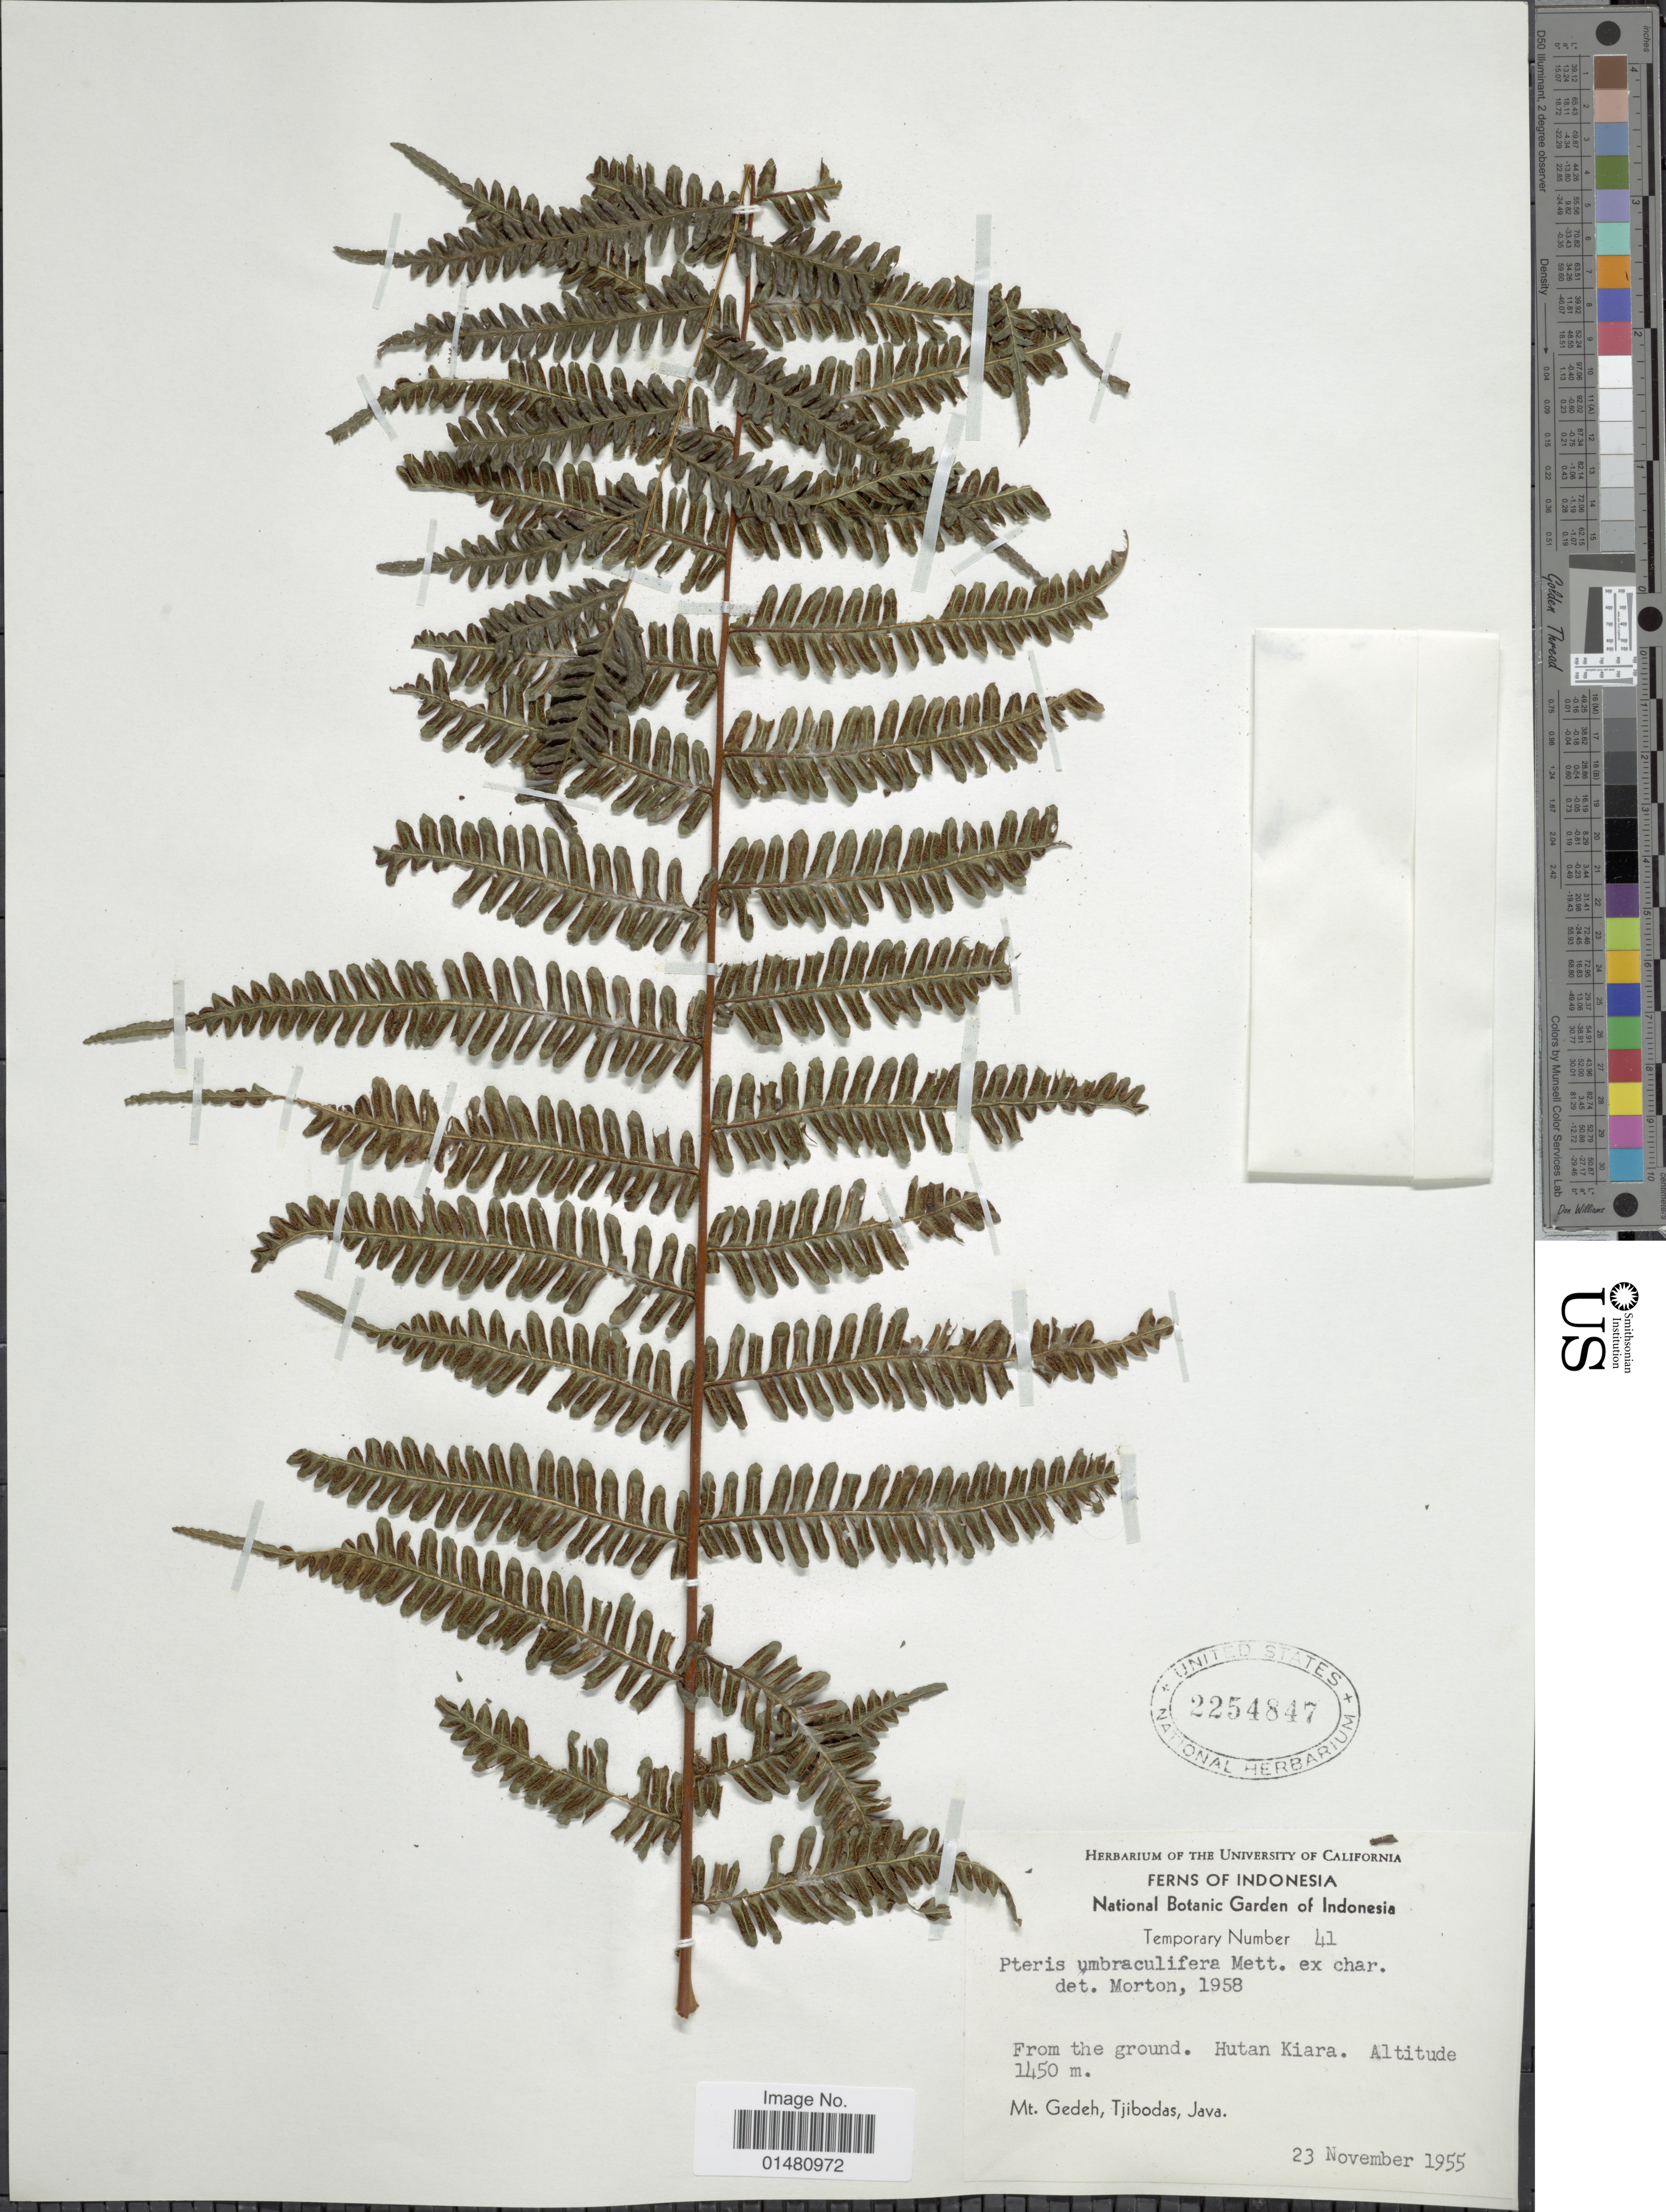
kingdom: Plantae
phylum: Tracheophyta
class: Polypodiopsida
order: Polypodiales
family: Pteridaceae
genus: Pteris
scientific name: Pteris umbraculifera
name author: Mett.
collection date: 1955-11-23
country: Indonesia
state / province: Java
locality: Hutan Kiara, Mt. Gedeh, Tjibodas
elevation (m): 1450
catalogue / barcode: US 2254847